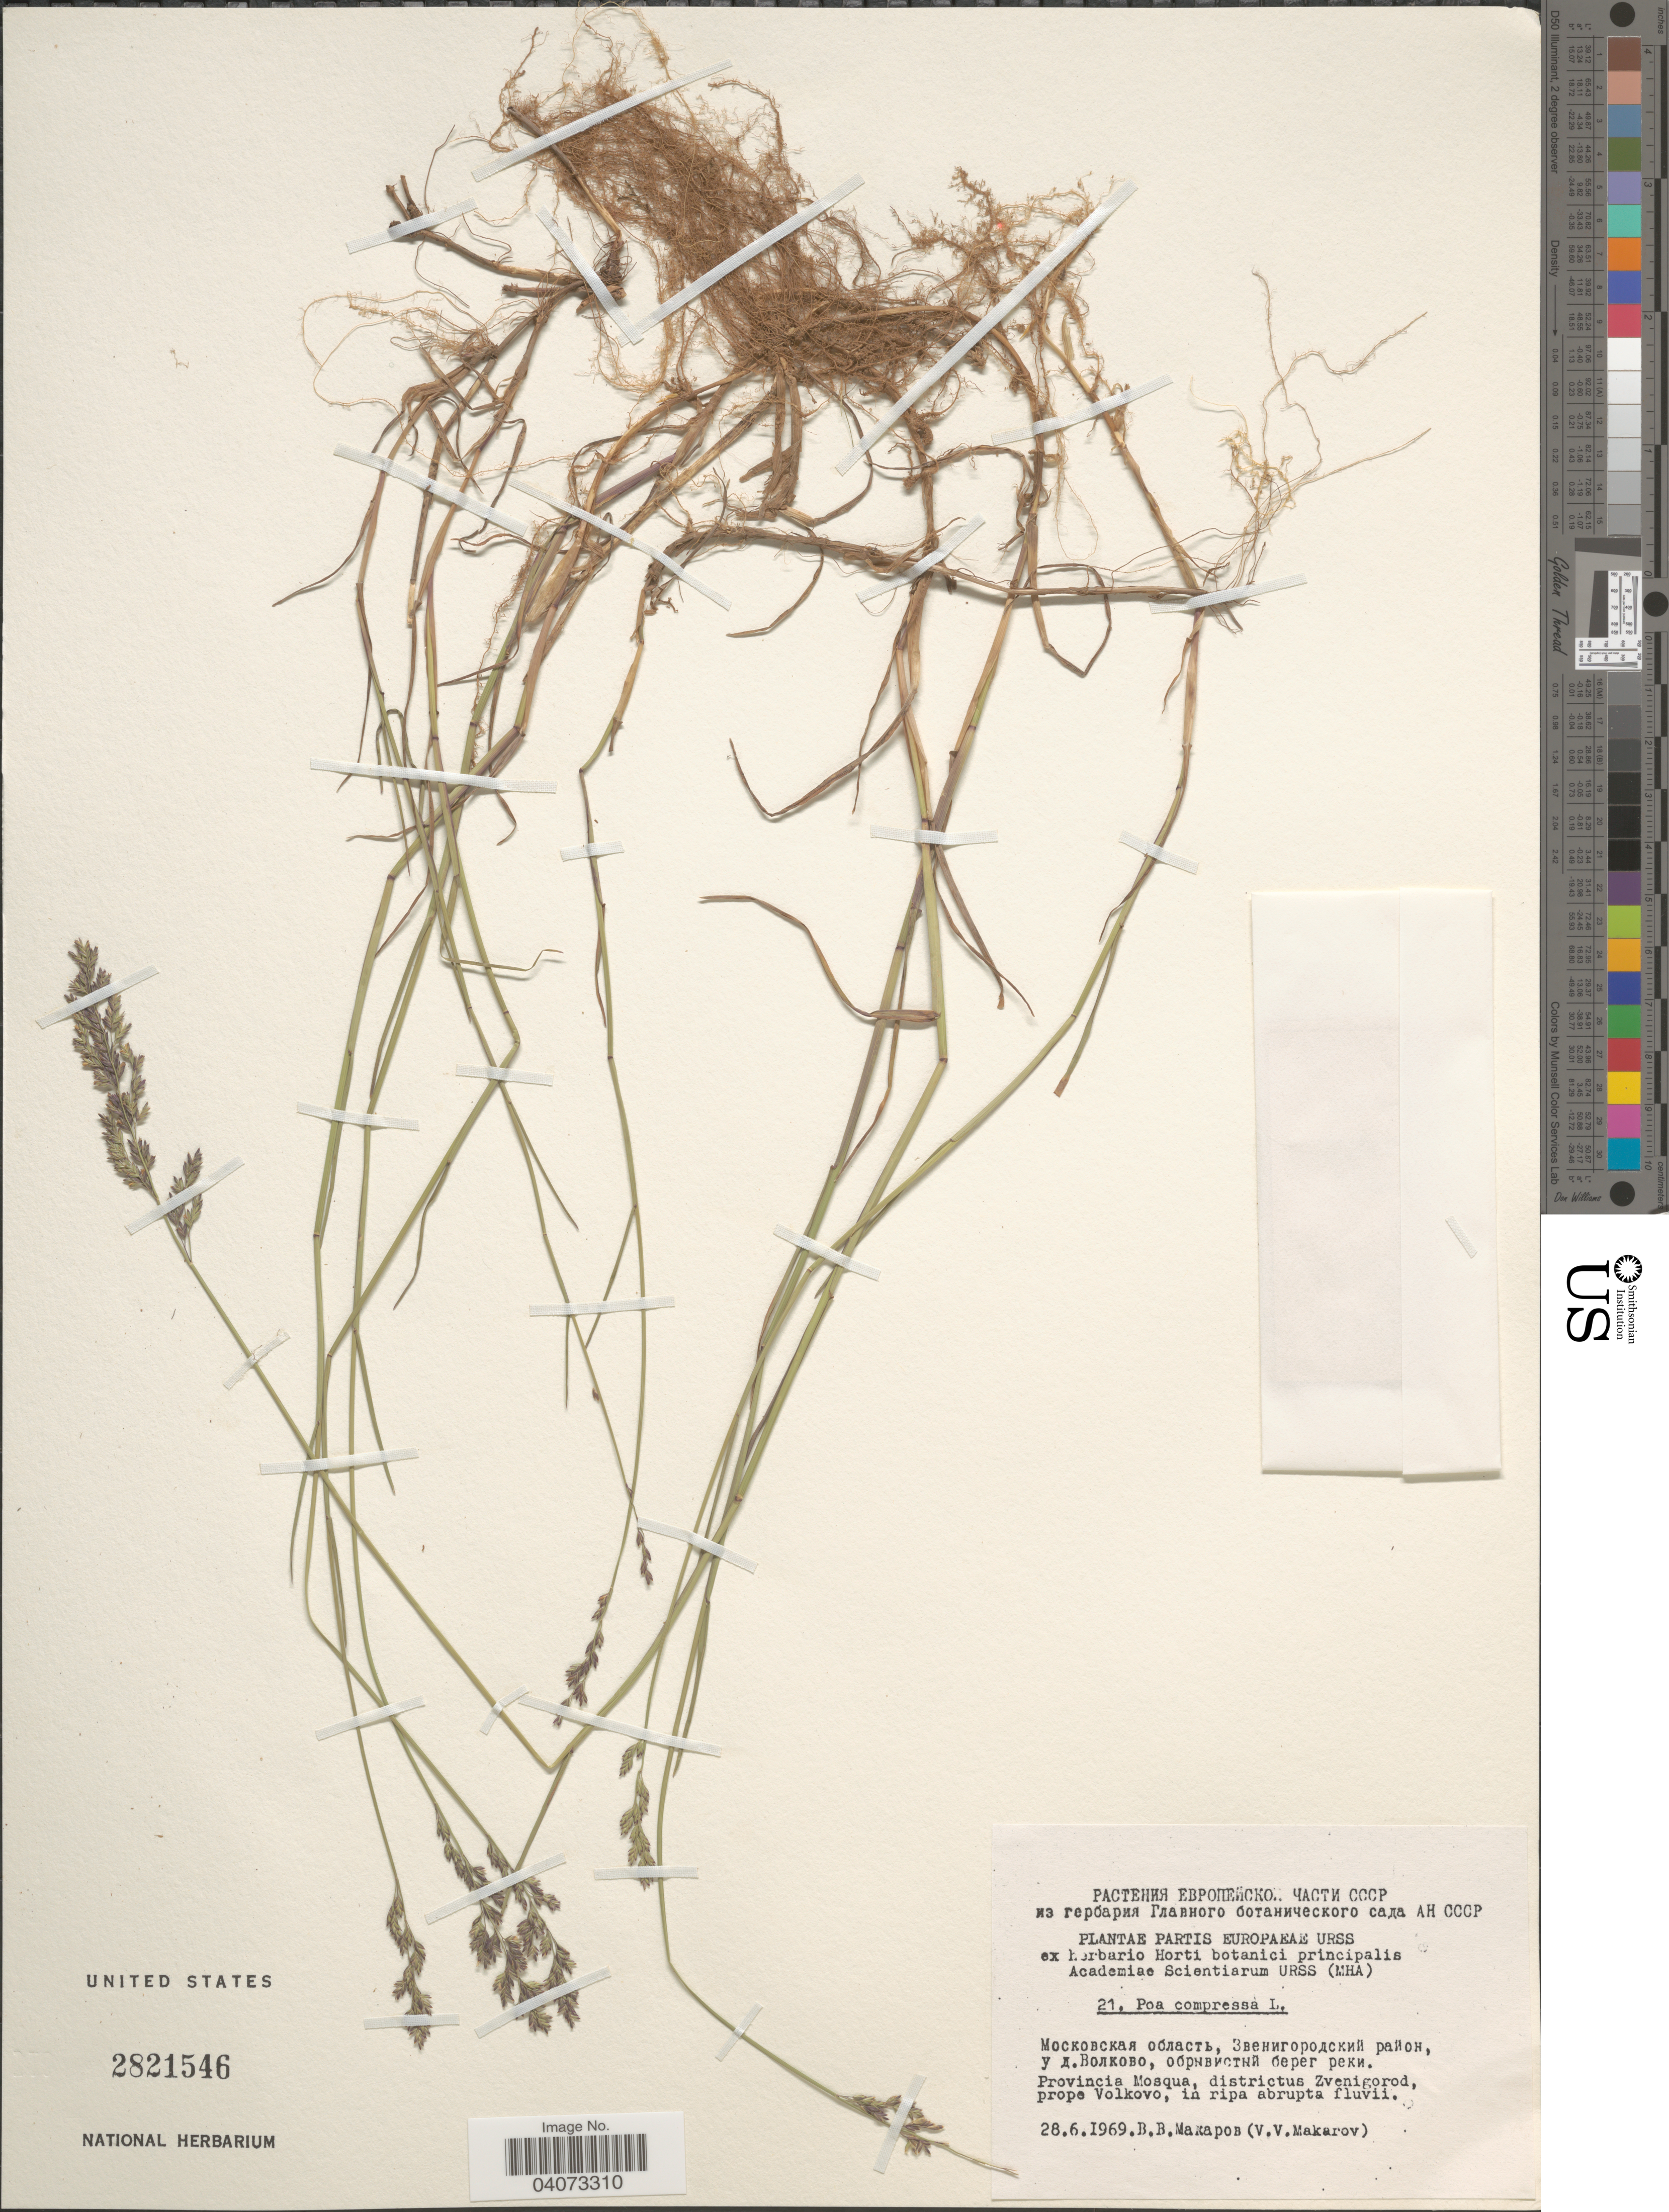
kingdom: Plantae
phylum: Tracheophyta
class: Liliopsida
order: Poales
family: Poaceae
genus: Poa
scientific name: Poa compressa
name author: L.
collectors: V. Makarov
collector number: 21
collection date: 1969-06-28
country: Russian Federation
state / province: Moscow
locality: Partis Europaeae URSS. Provincia Mosqua, districtus Zvenigorod, prope Volkovo, in ripa abrupta fluvii.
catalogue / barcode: US 2821546